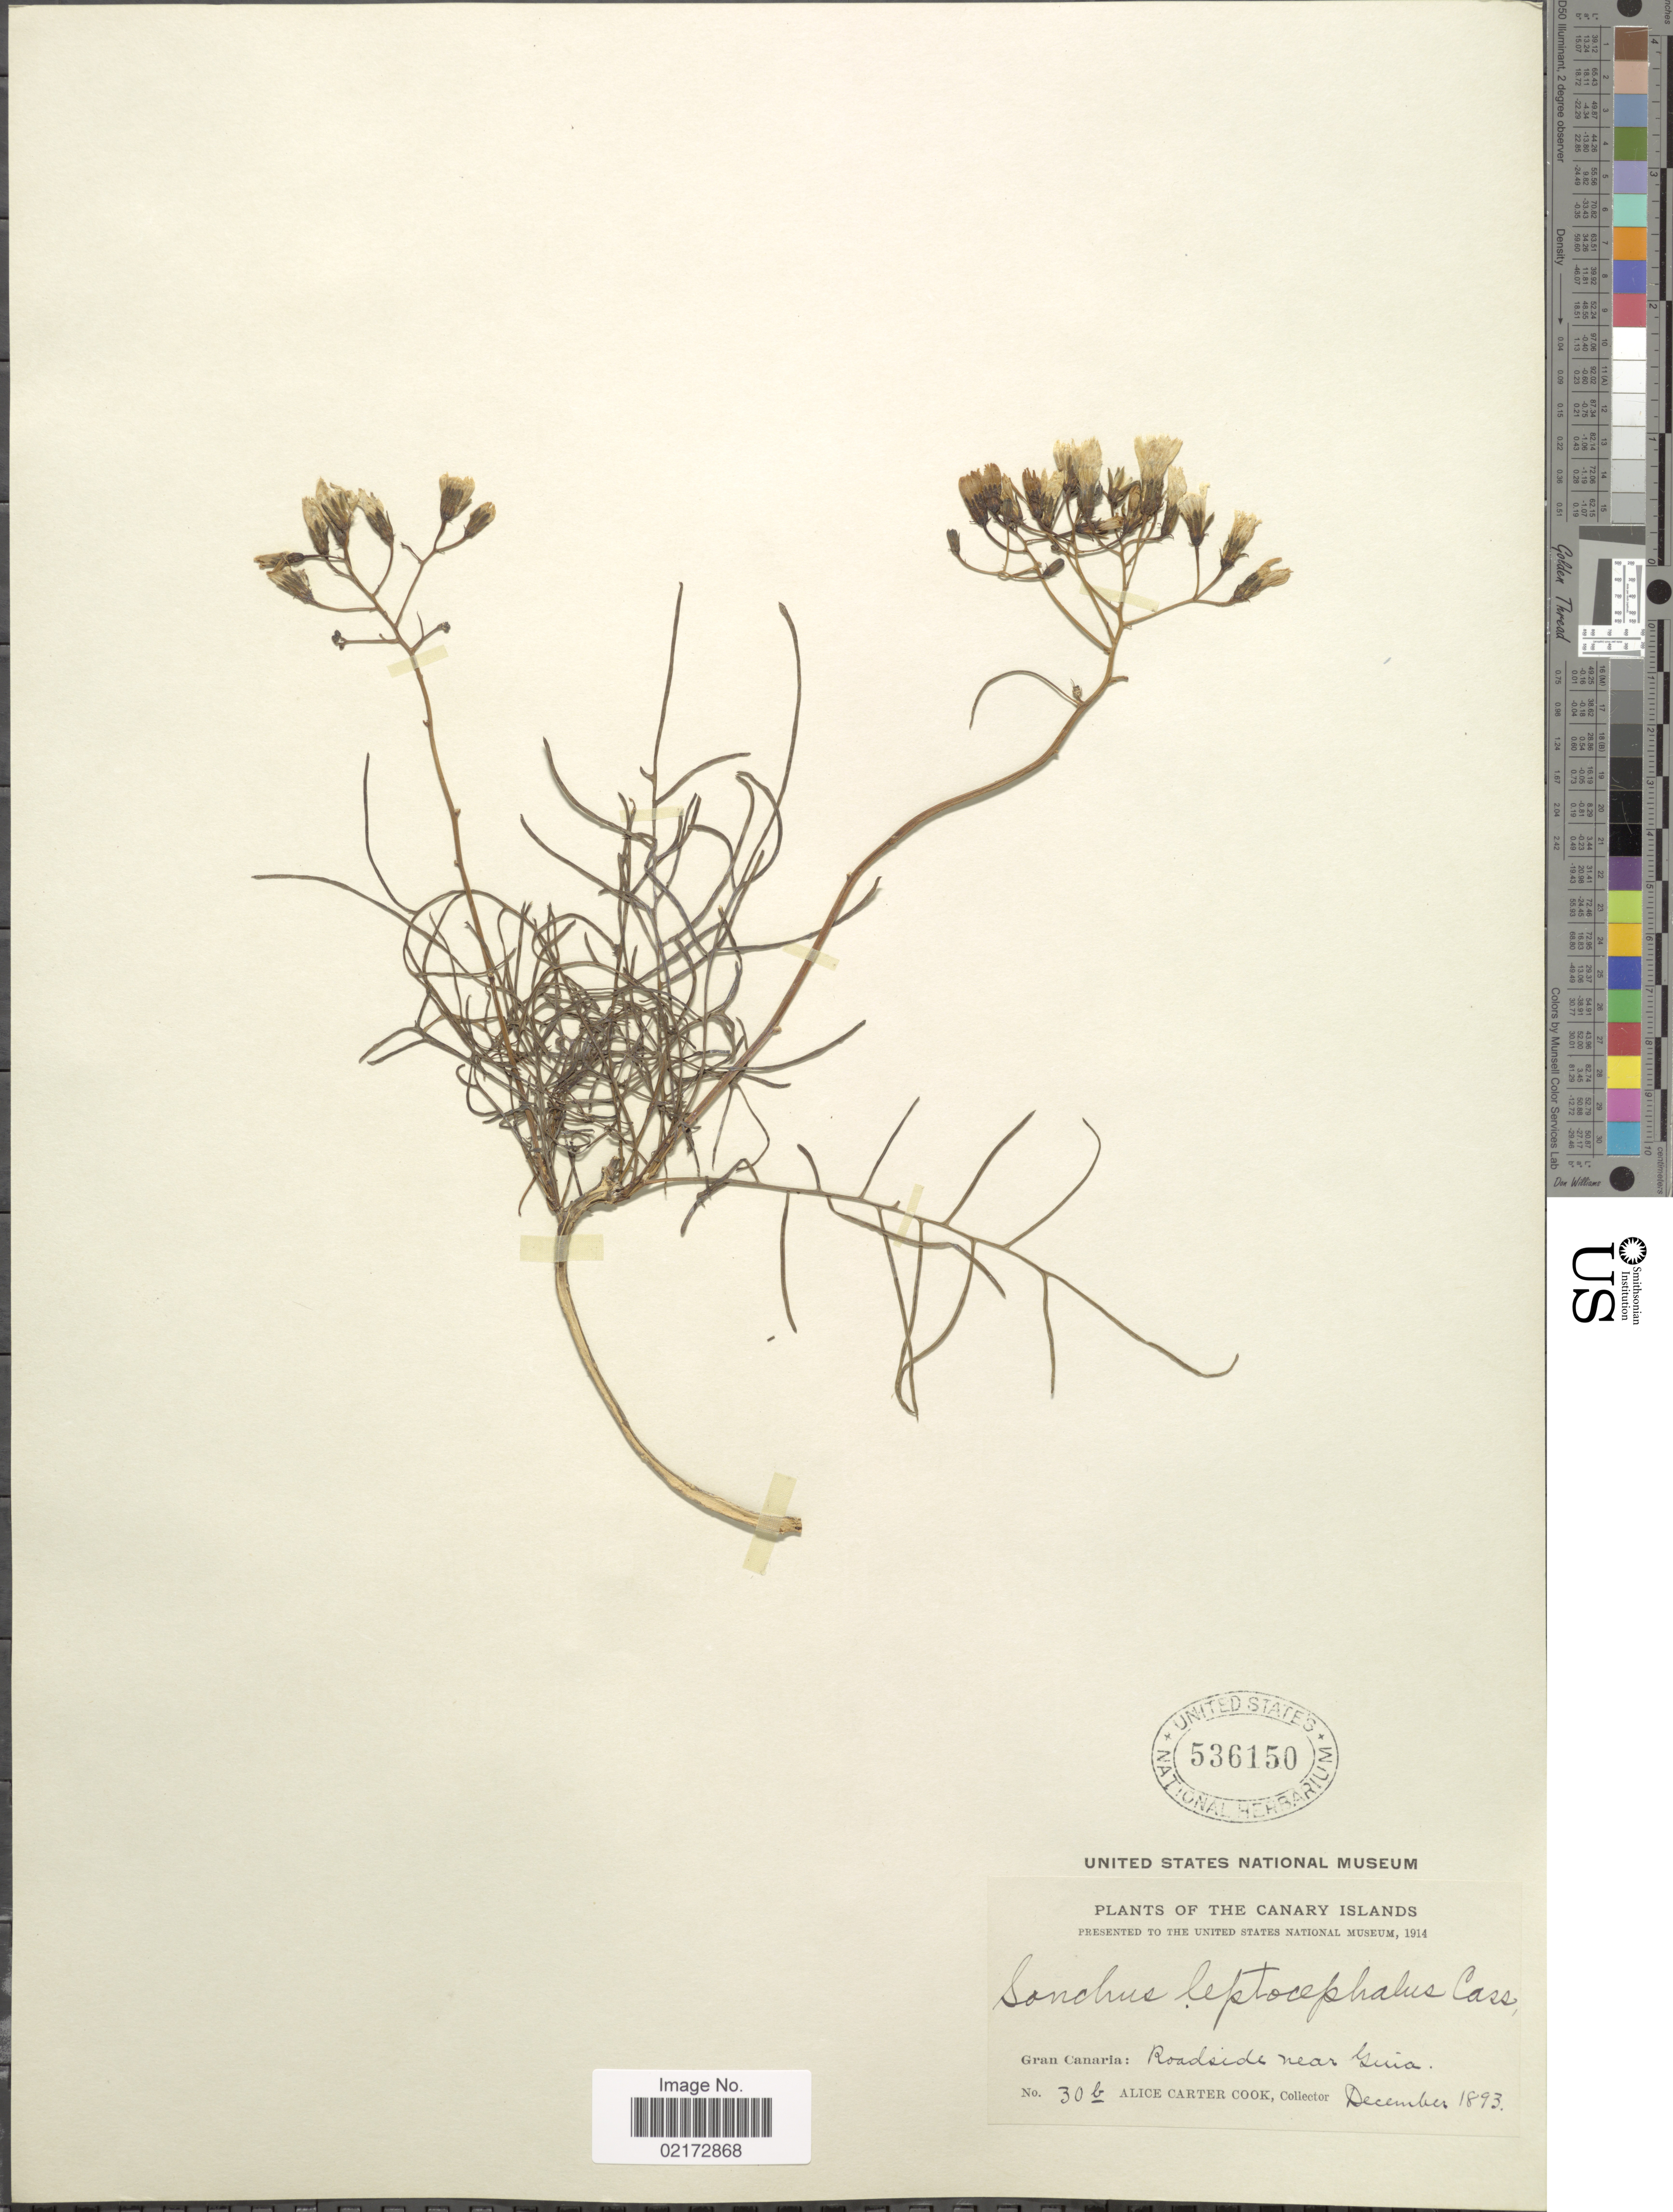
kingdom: Plantae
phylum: Tracheophyta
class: Magnoliopsida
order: Asterales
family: Asteraceae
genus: Sonchus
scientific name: Sonchus leptocephalus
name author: Cass.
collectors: Alice C. Cook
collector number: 30b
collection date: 1893-12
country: Spain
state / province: Canarias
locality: The Canary Islands, Gran Canaria, roadside near Guia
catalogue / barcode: US 536150